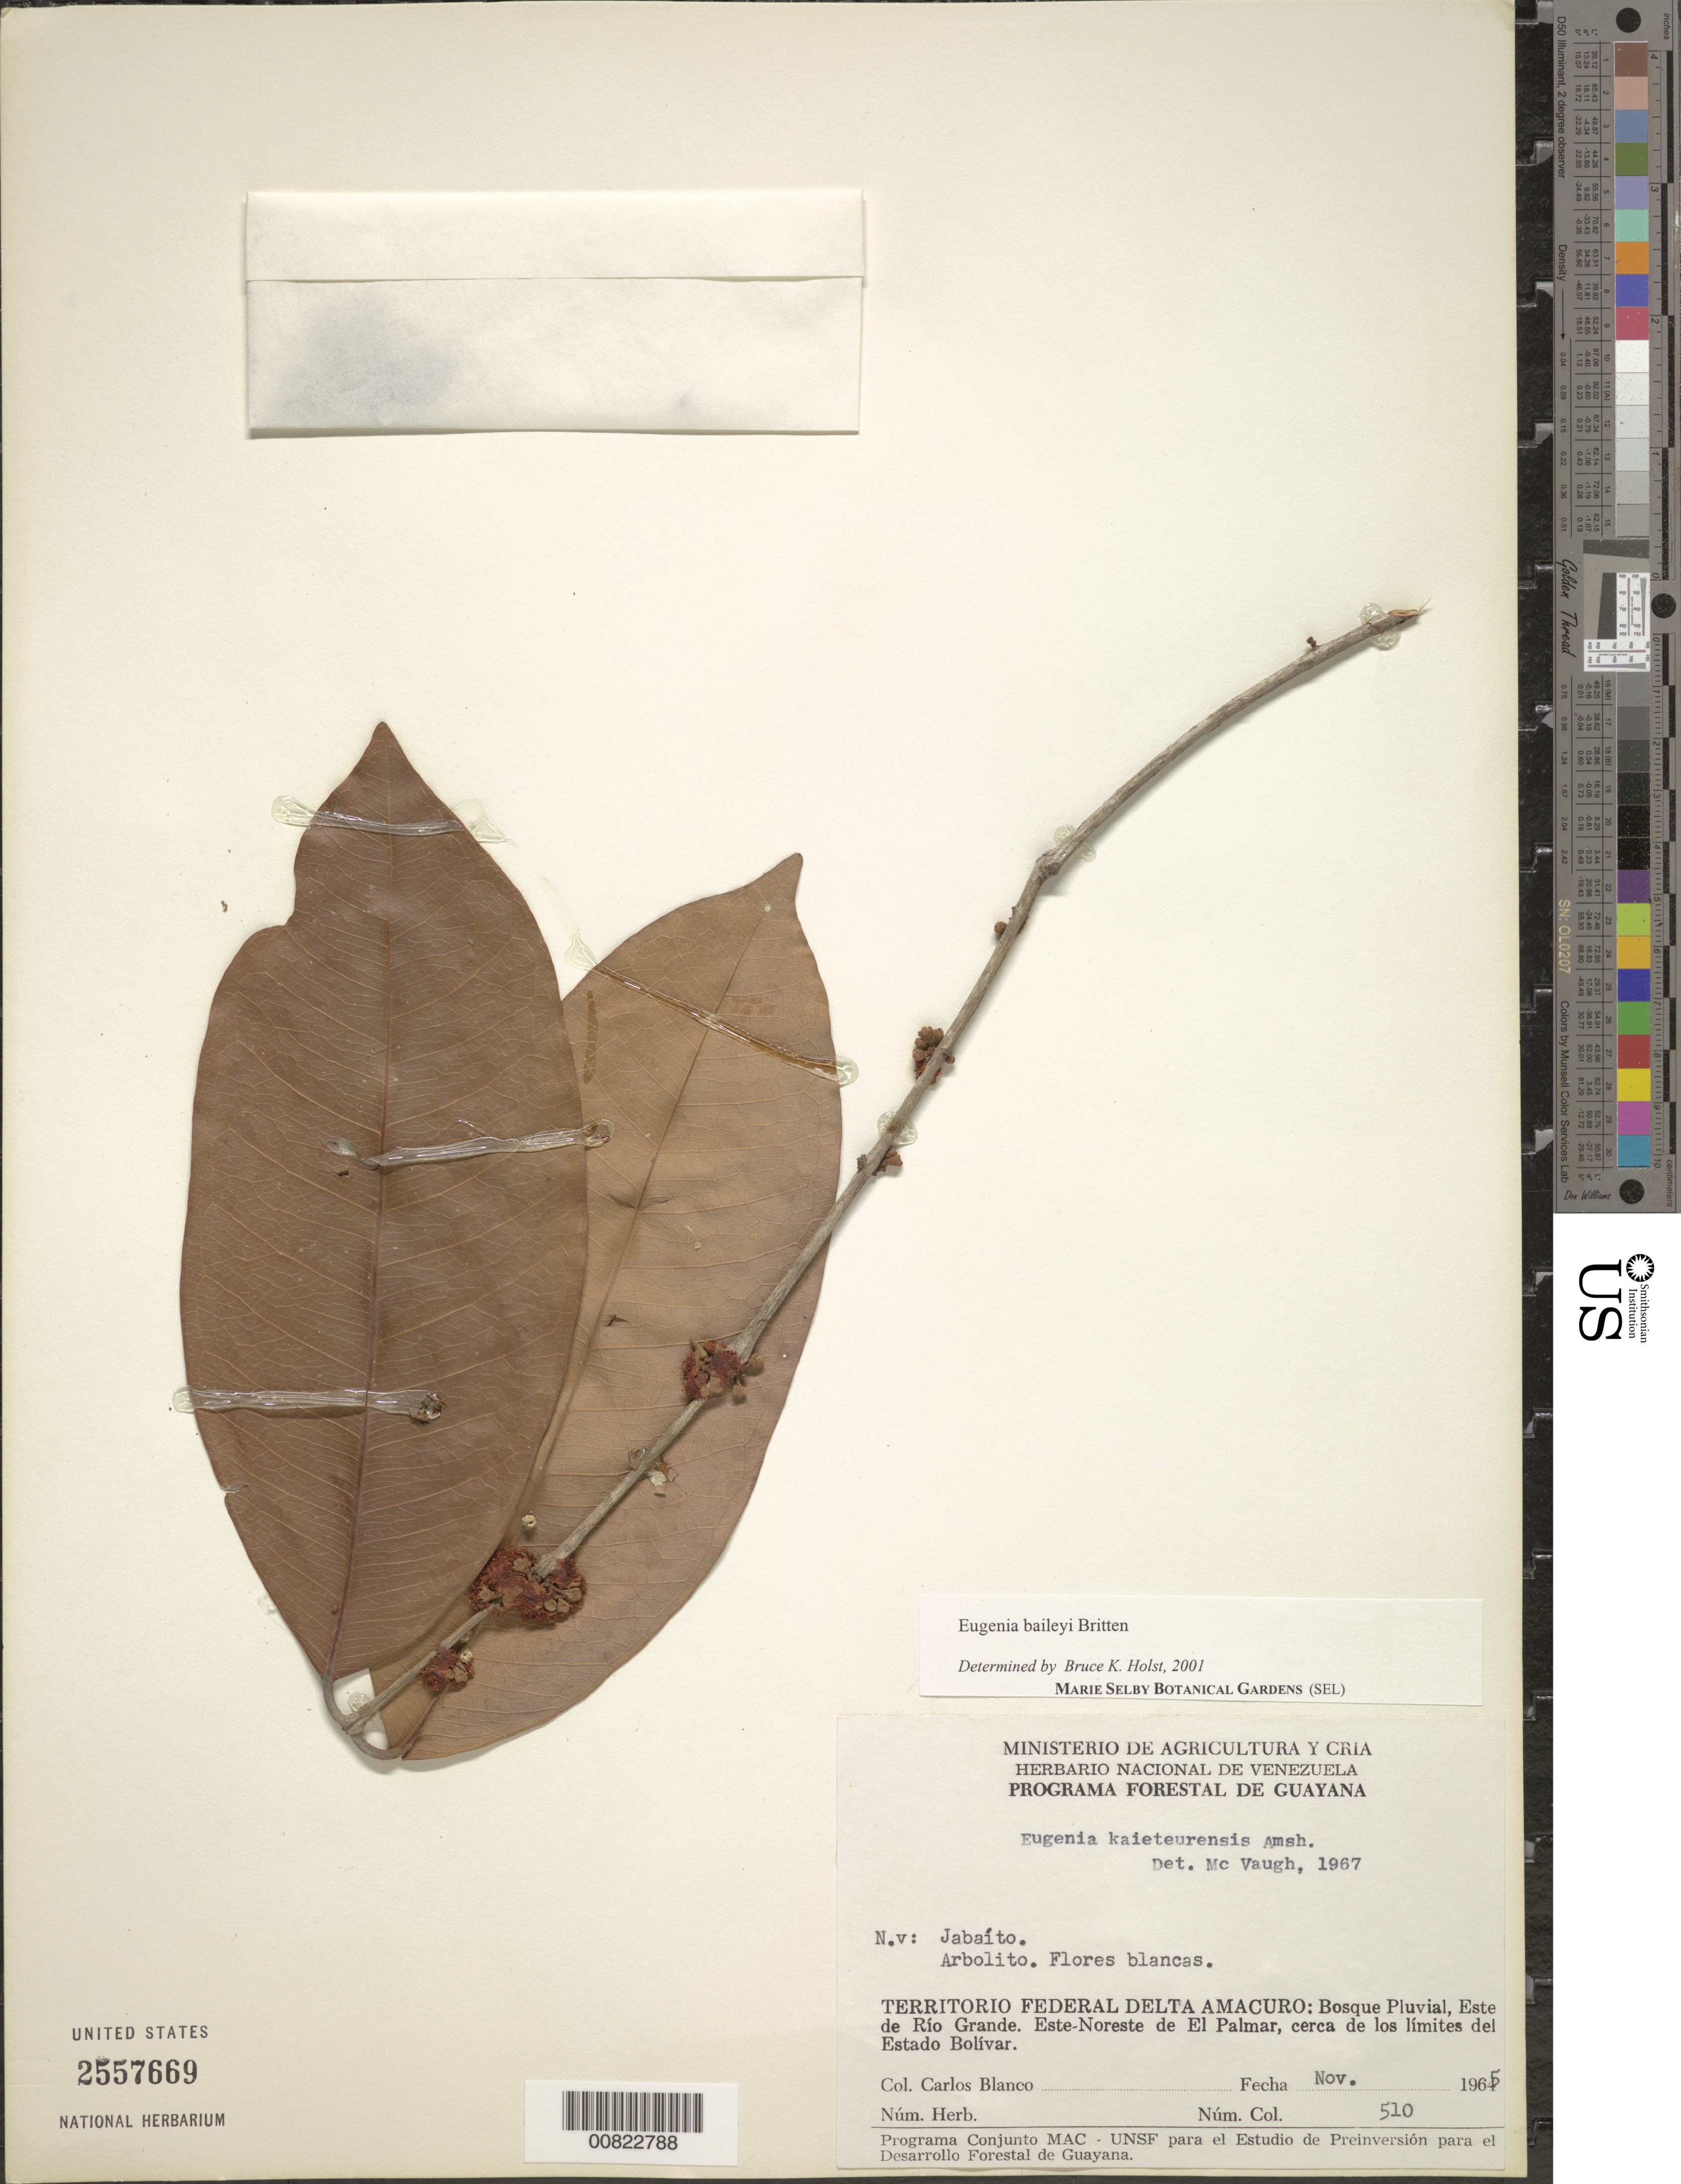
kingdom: Plantae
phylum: Tracheophyta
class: Magnoliopsida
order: Myrtales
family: Myrtaceae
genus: Eugenia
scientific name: Eugenia baileyi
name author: Britton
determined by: Holst, Bruce K.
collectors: C. A. Blanco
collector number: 510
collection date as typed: Nov-65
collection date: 1965-11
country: Venezuela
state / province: Delta Amacuro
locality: Río Grande, Este de; Este-Noreste de El Palmar, cerca de los limites del Estado Bolívar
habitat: Rainforest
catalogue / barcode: US 2557669